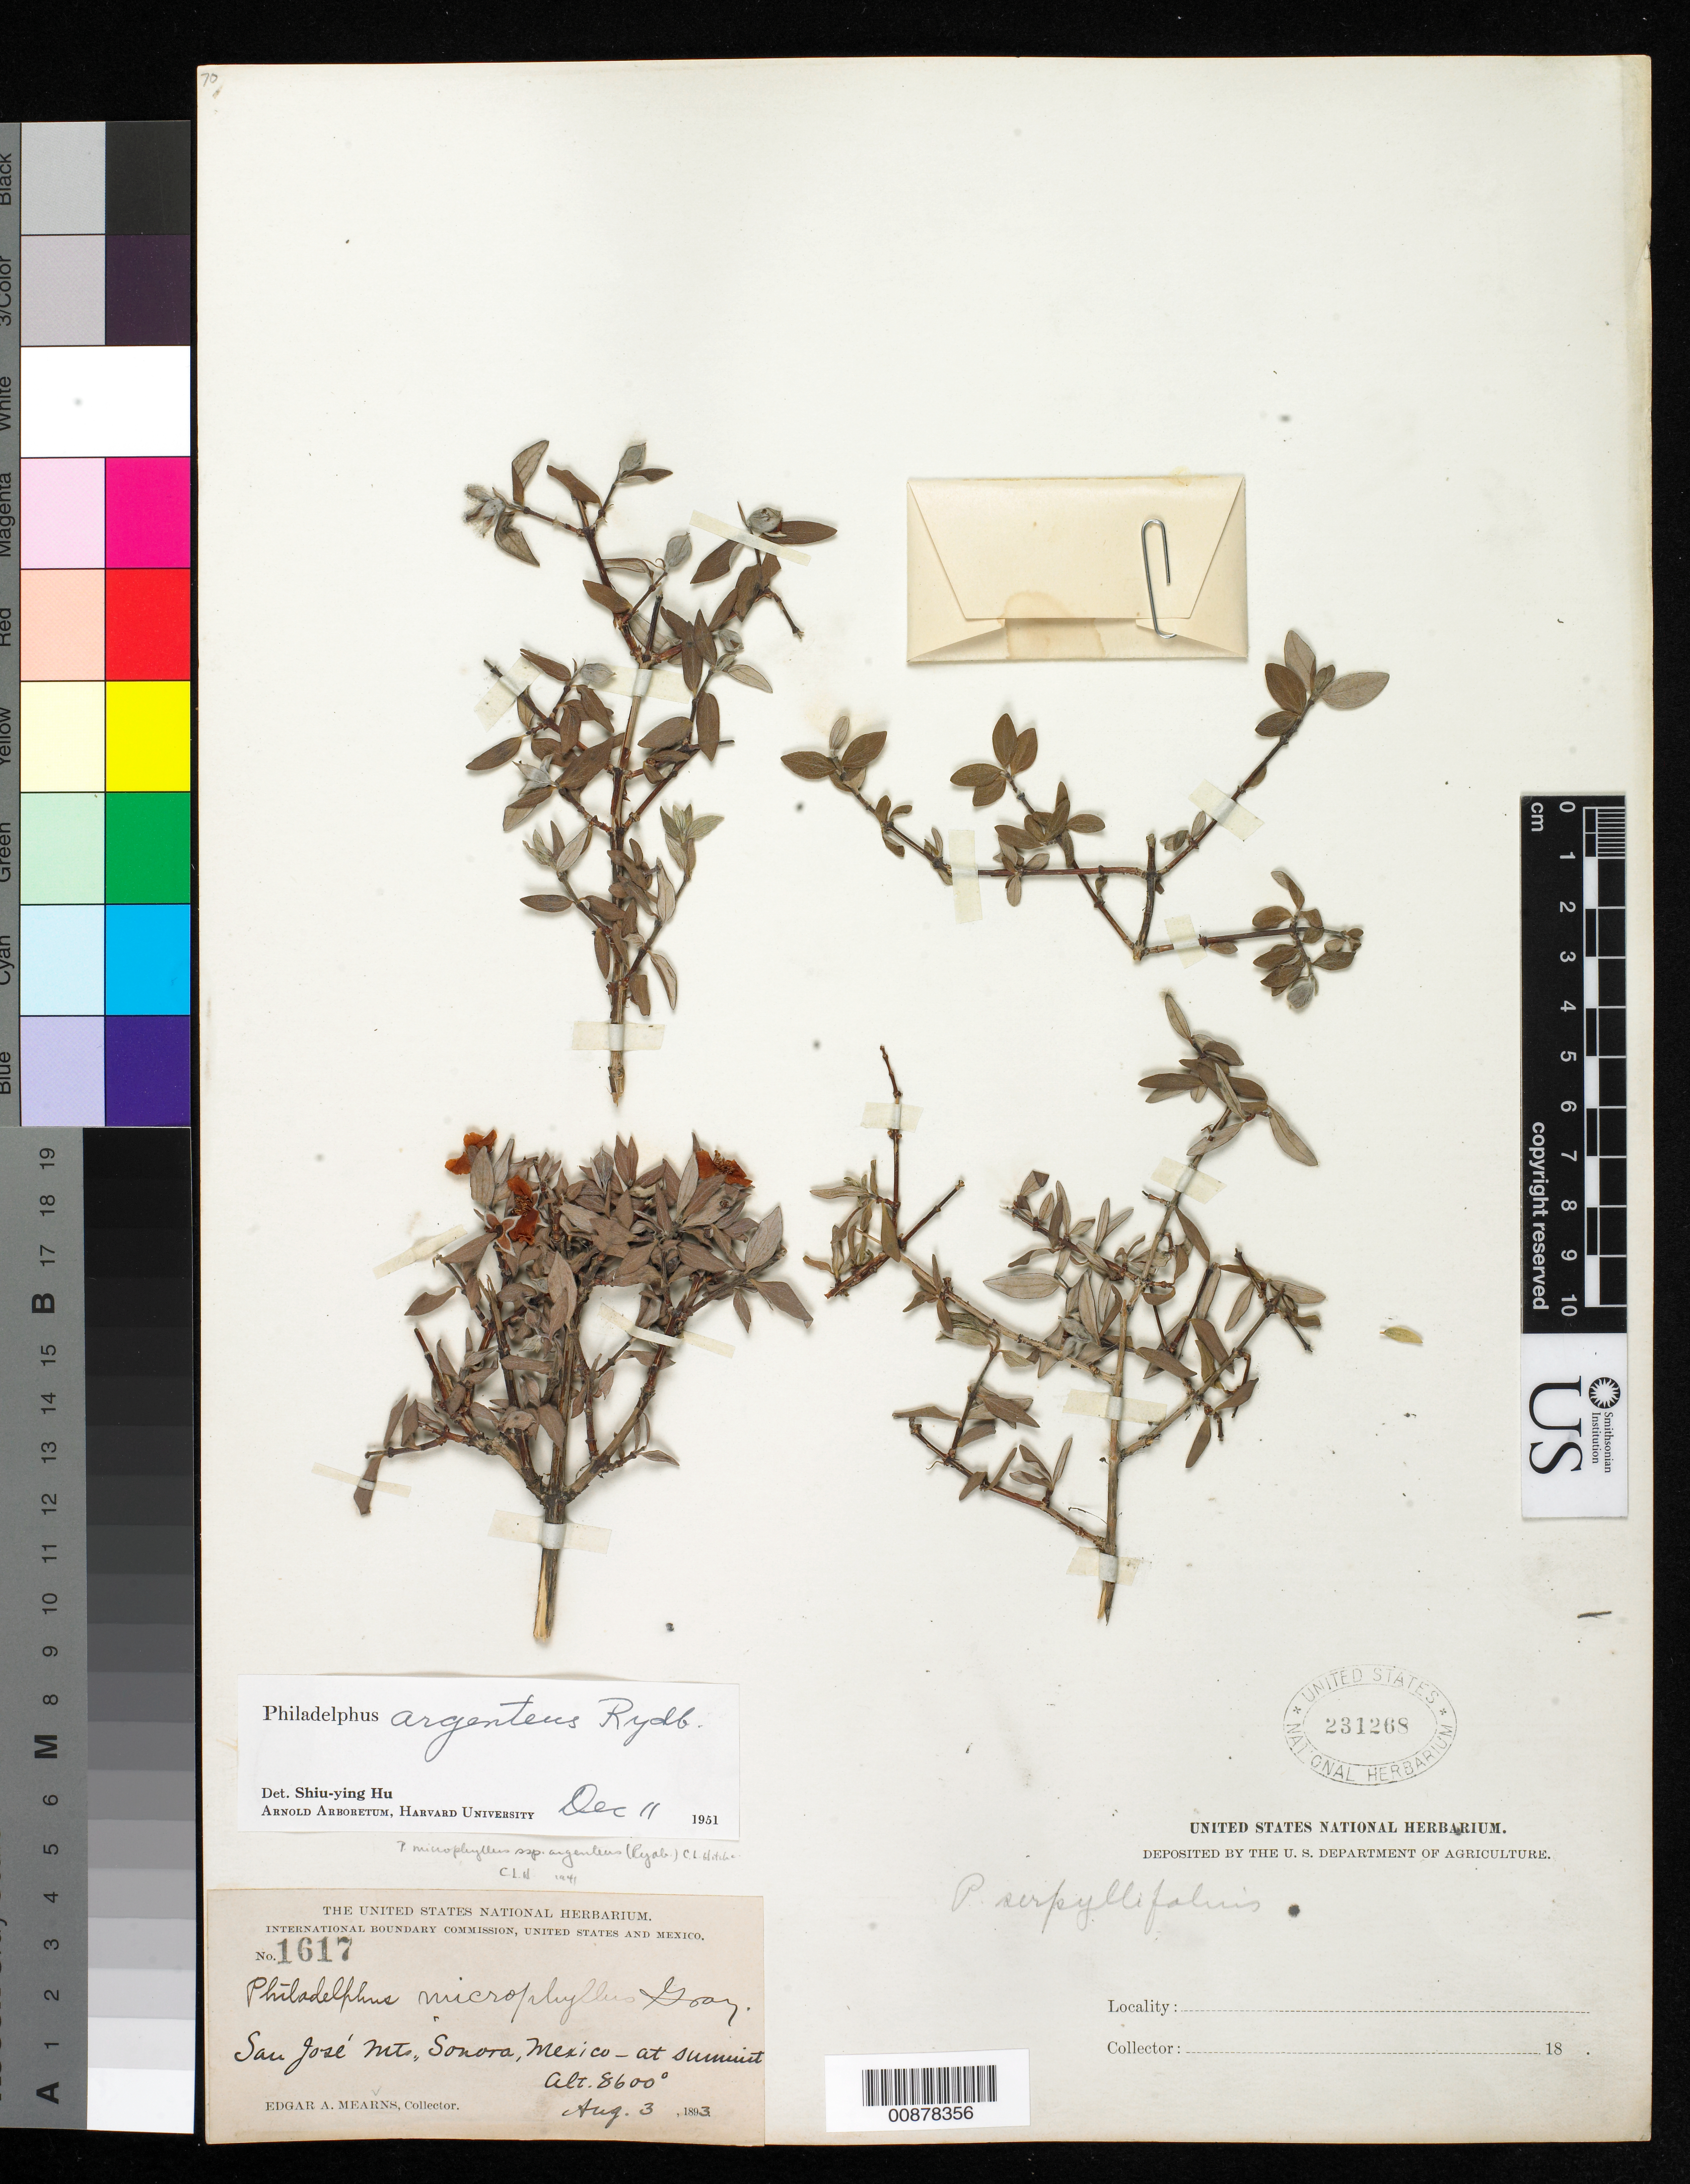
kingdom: Plantae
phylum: Tracheophyta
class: Magnoliopsida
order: Cornales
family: Hydrangeaceae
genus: Philadelphus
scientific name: Philadelphus argenteus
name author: Rydb.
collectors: E. A. Mearns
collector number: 1617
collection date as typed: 03 Aug 1893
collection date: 1893-08-03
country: Mexico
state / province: Sonora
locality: San José Mts., Sonora. (Actual summit of range).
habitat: At summit.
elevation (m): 2621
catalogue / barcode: US 231268